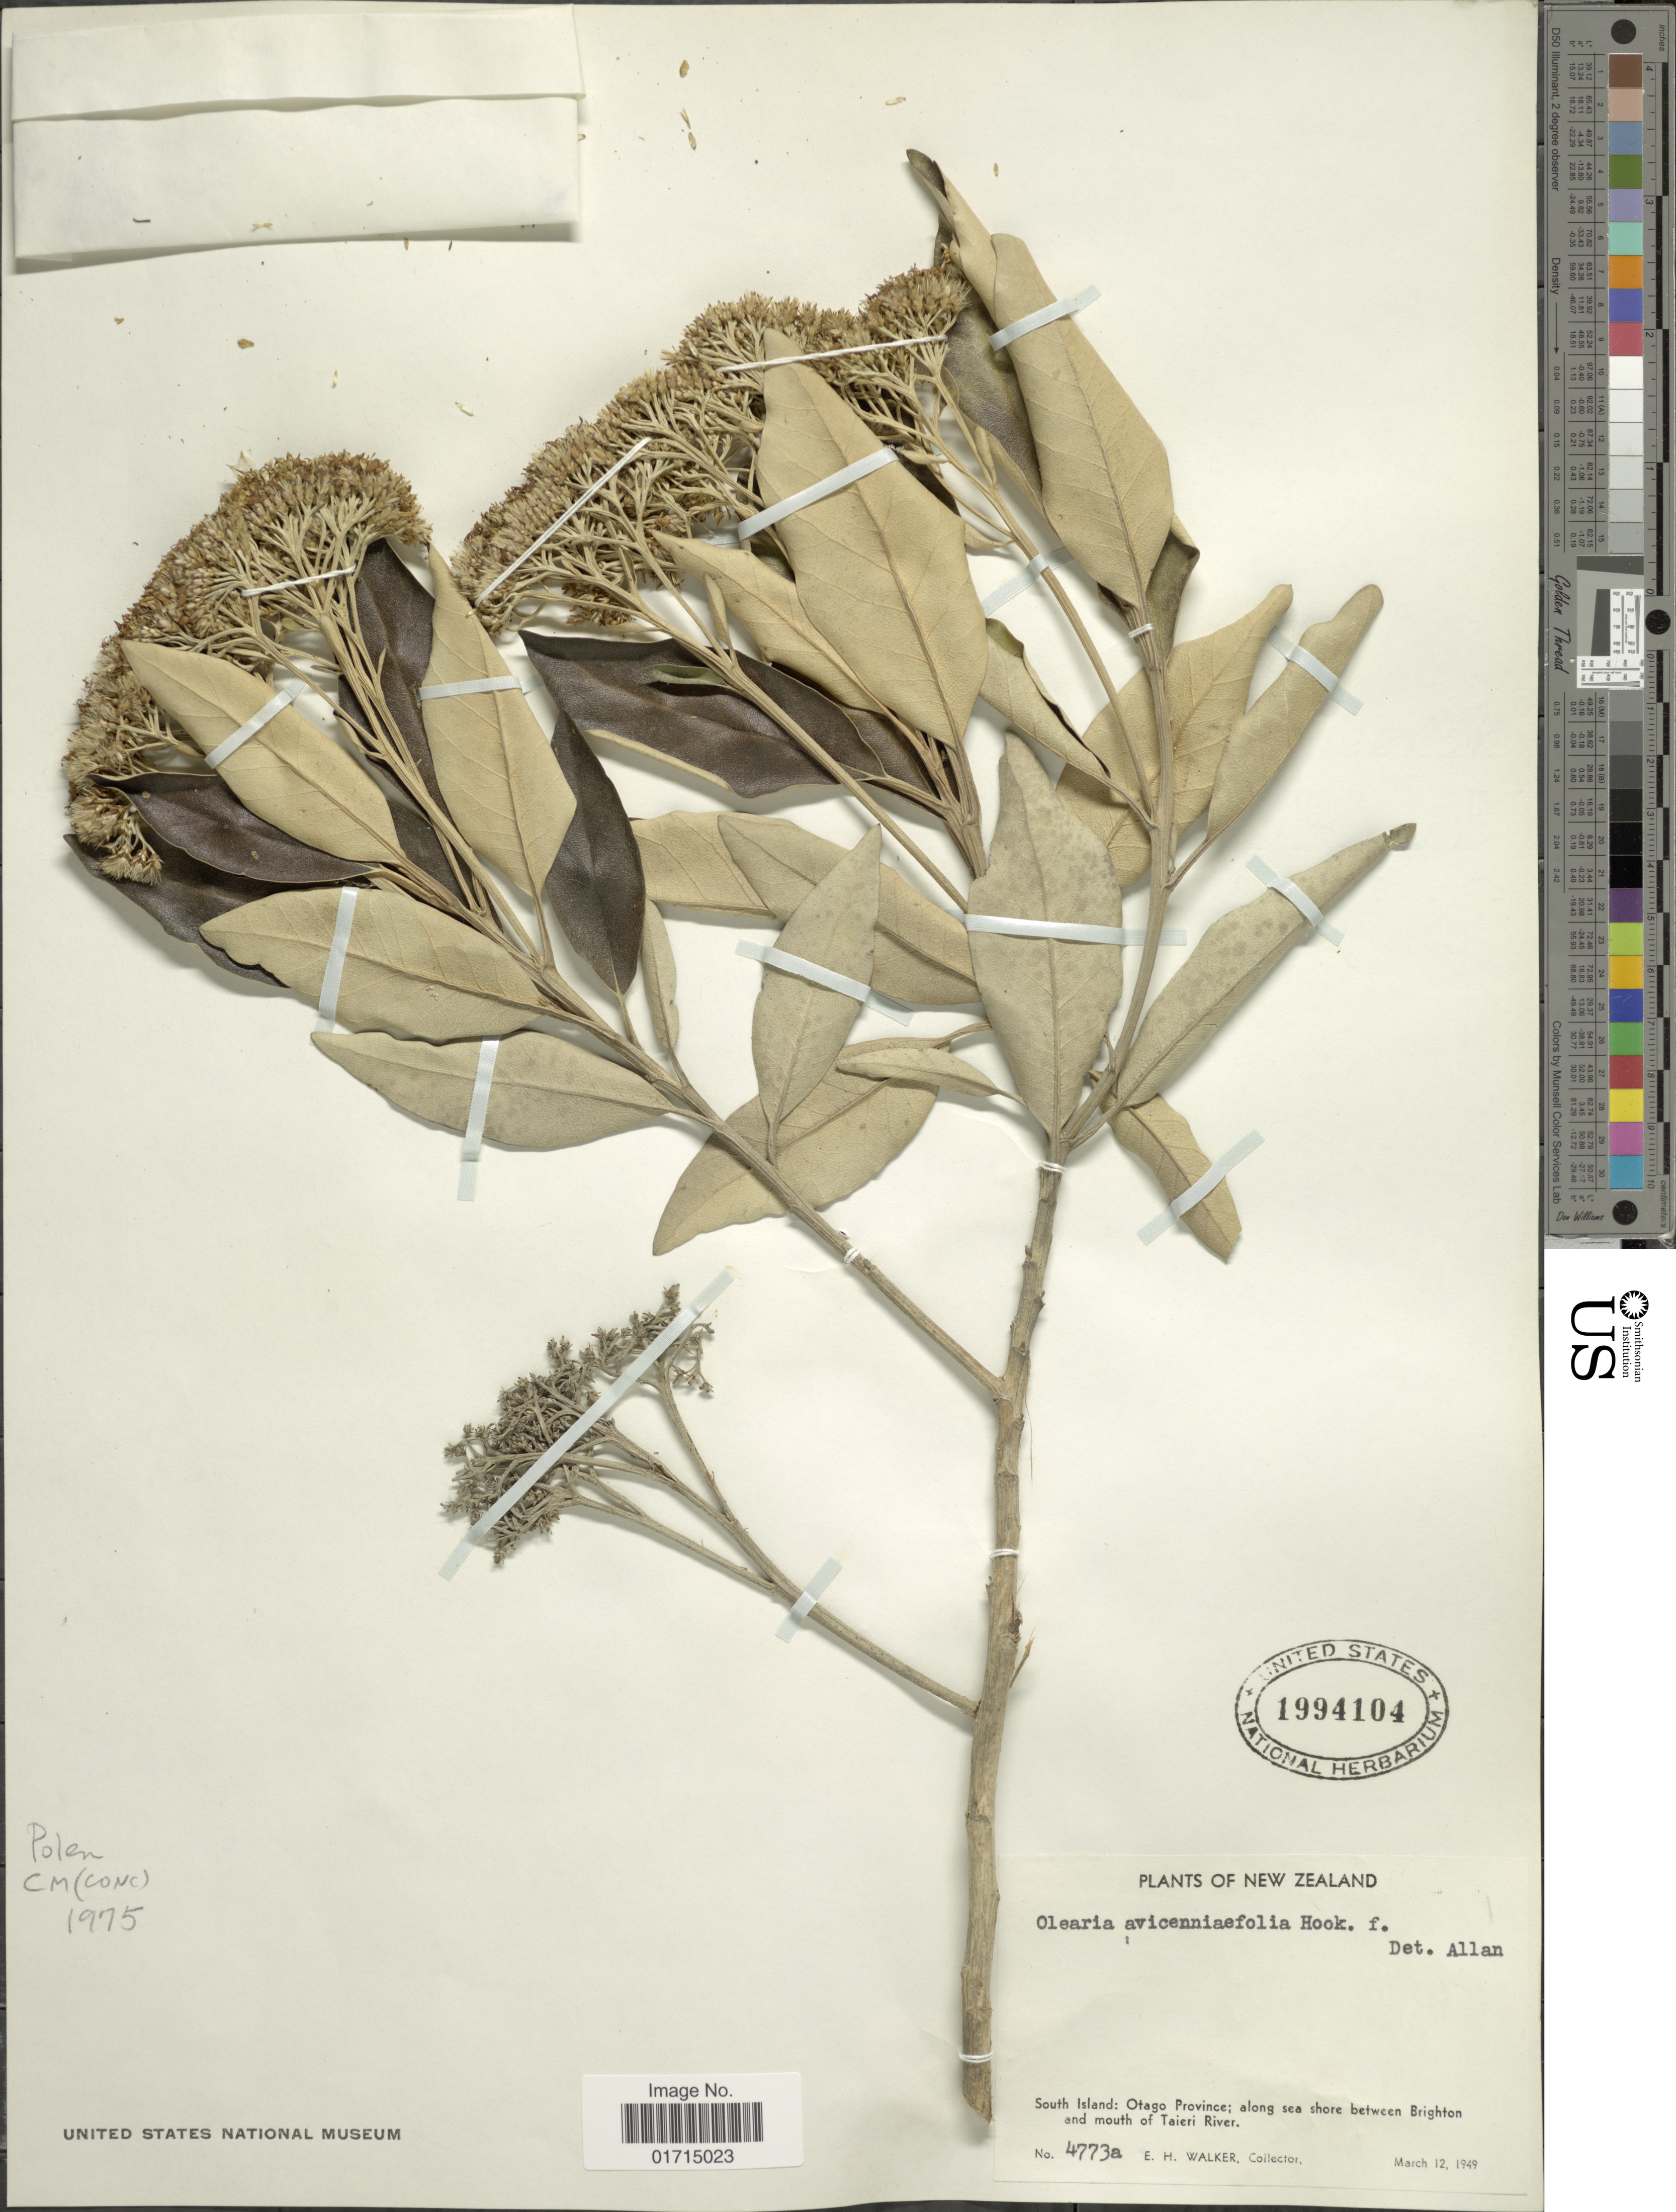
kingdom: Plantae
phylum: Tracheophyta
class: Magnoliopsida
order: Asterales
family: Asteraceae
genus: Olearia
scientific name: Olearia avicenniifolia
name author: (Raoul) Hook. f.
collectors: E. H. Walker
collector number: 47773a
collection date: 1949-03-12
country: New Zealand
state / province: Otago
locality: New Zealand. South Island: Otago Province; along sea shore between Brihton and mouth of Taieri River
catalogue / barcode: US 1994104